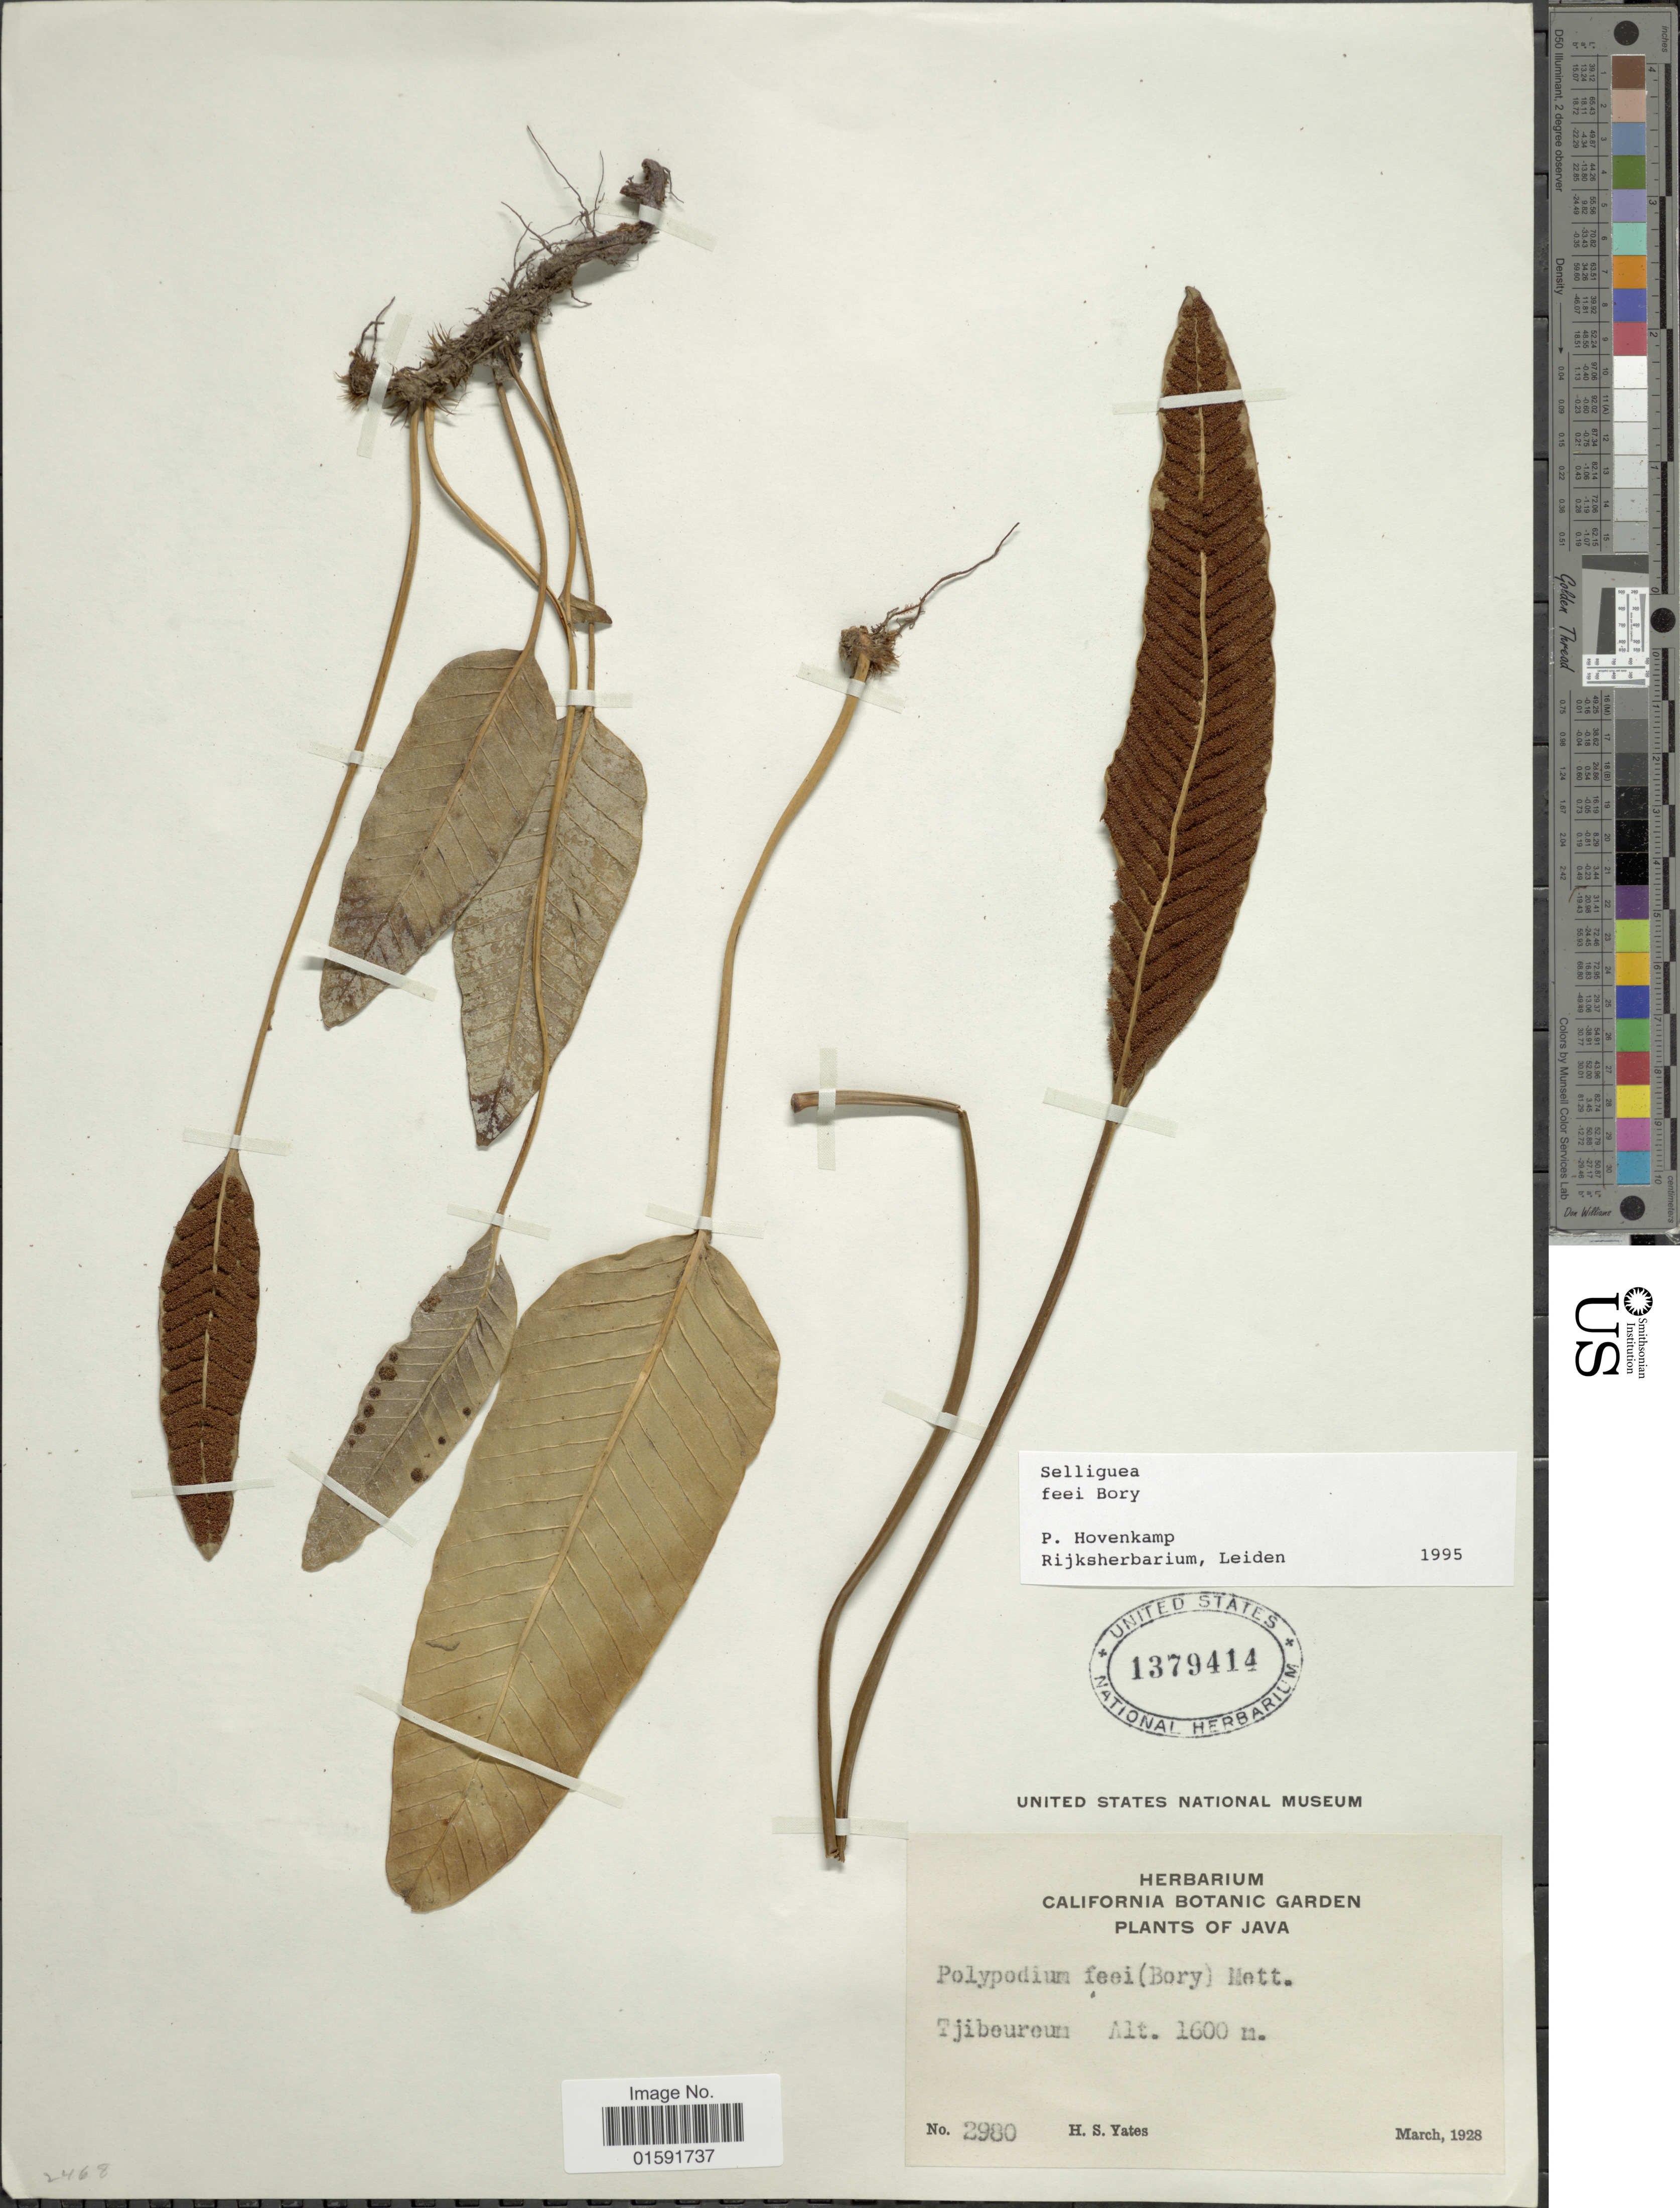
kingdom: Plantae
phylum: Tracheophyta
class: Polypodiopsida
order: Polypodiales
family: Polypodiaceae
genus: Selliguea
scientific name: Selliguea feei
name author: Bory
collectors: H. S. Yates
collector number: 2980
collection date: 1928-03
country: Indonesia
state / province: Java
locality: Tjibeureum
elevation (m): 1600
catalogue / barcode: US 1379414